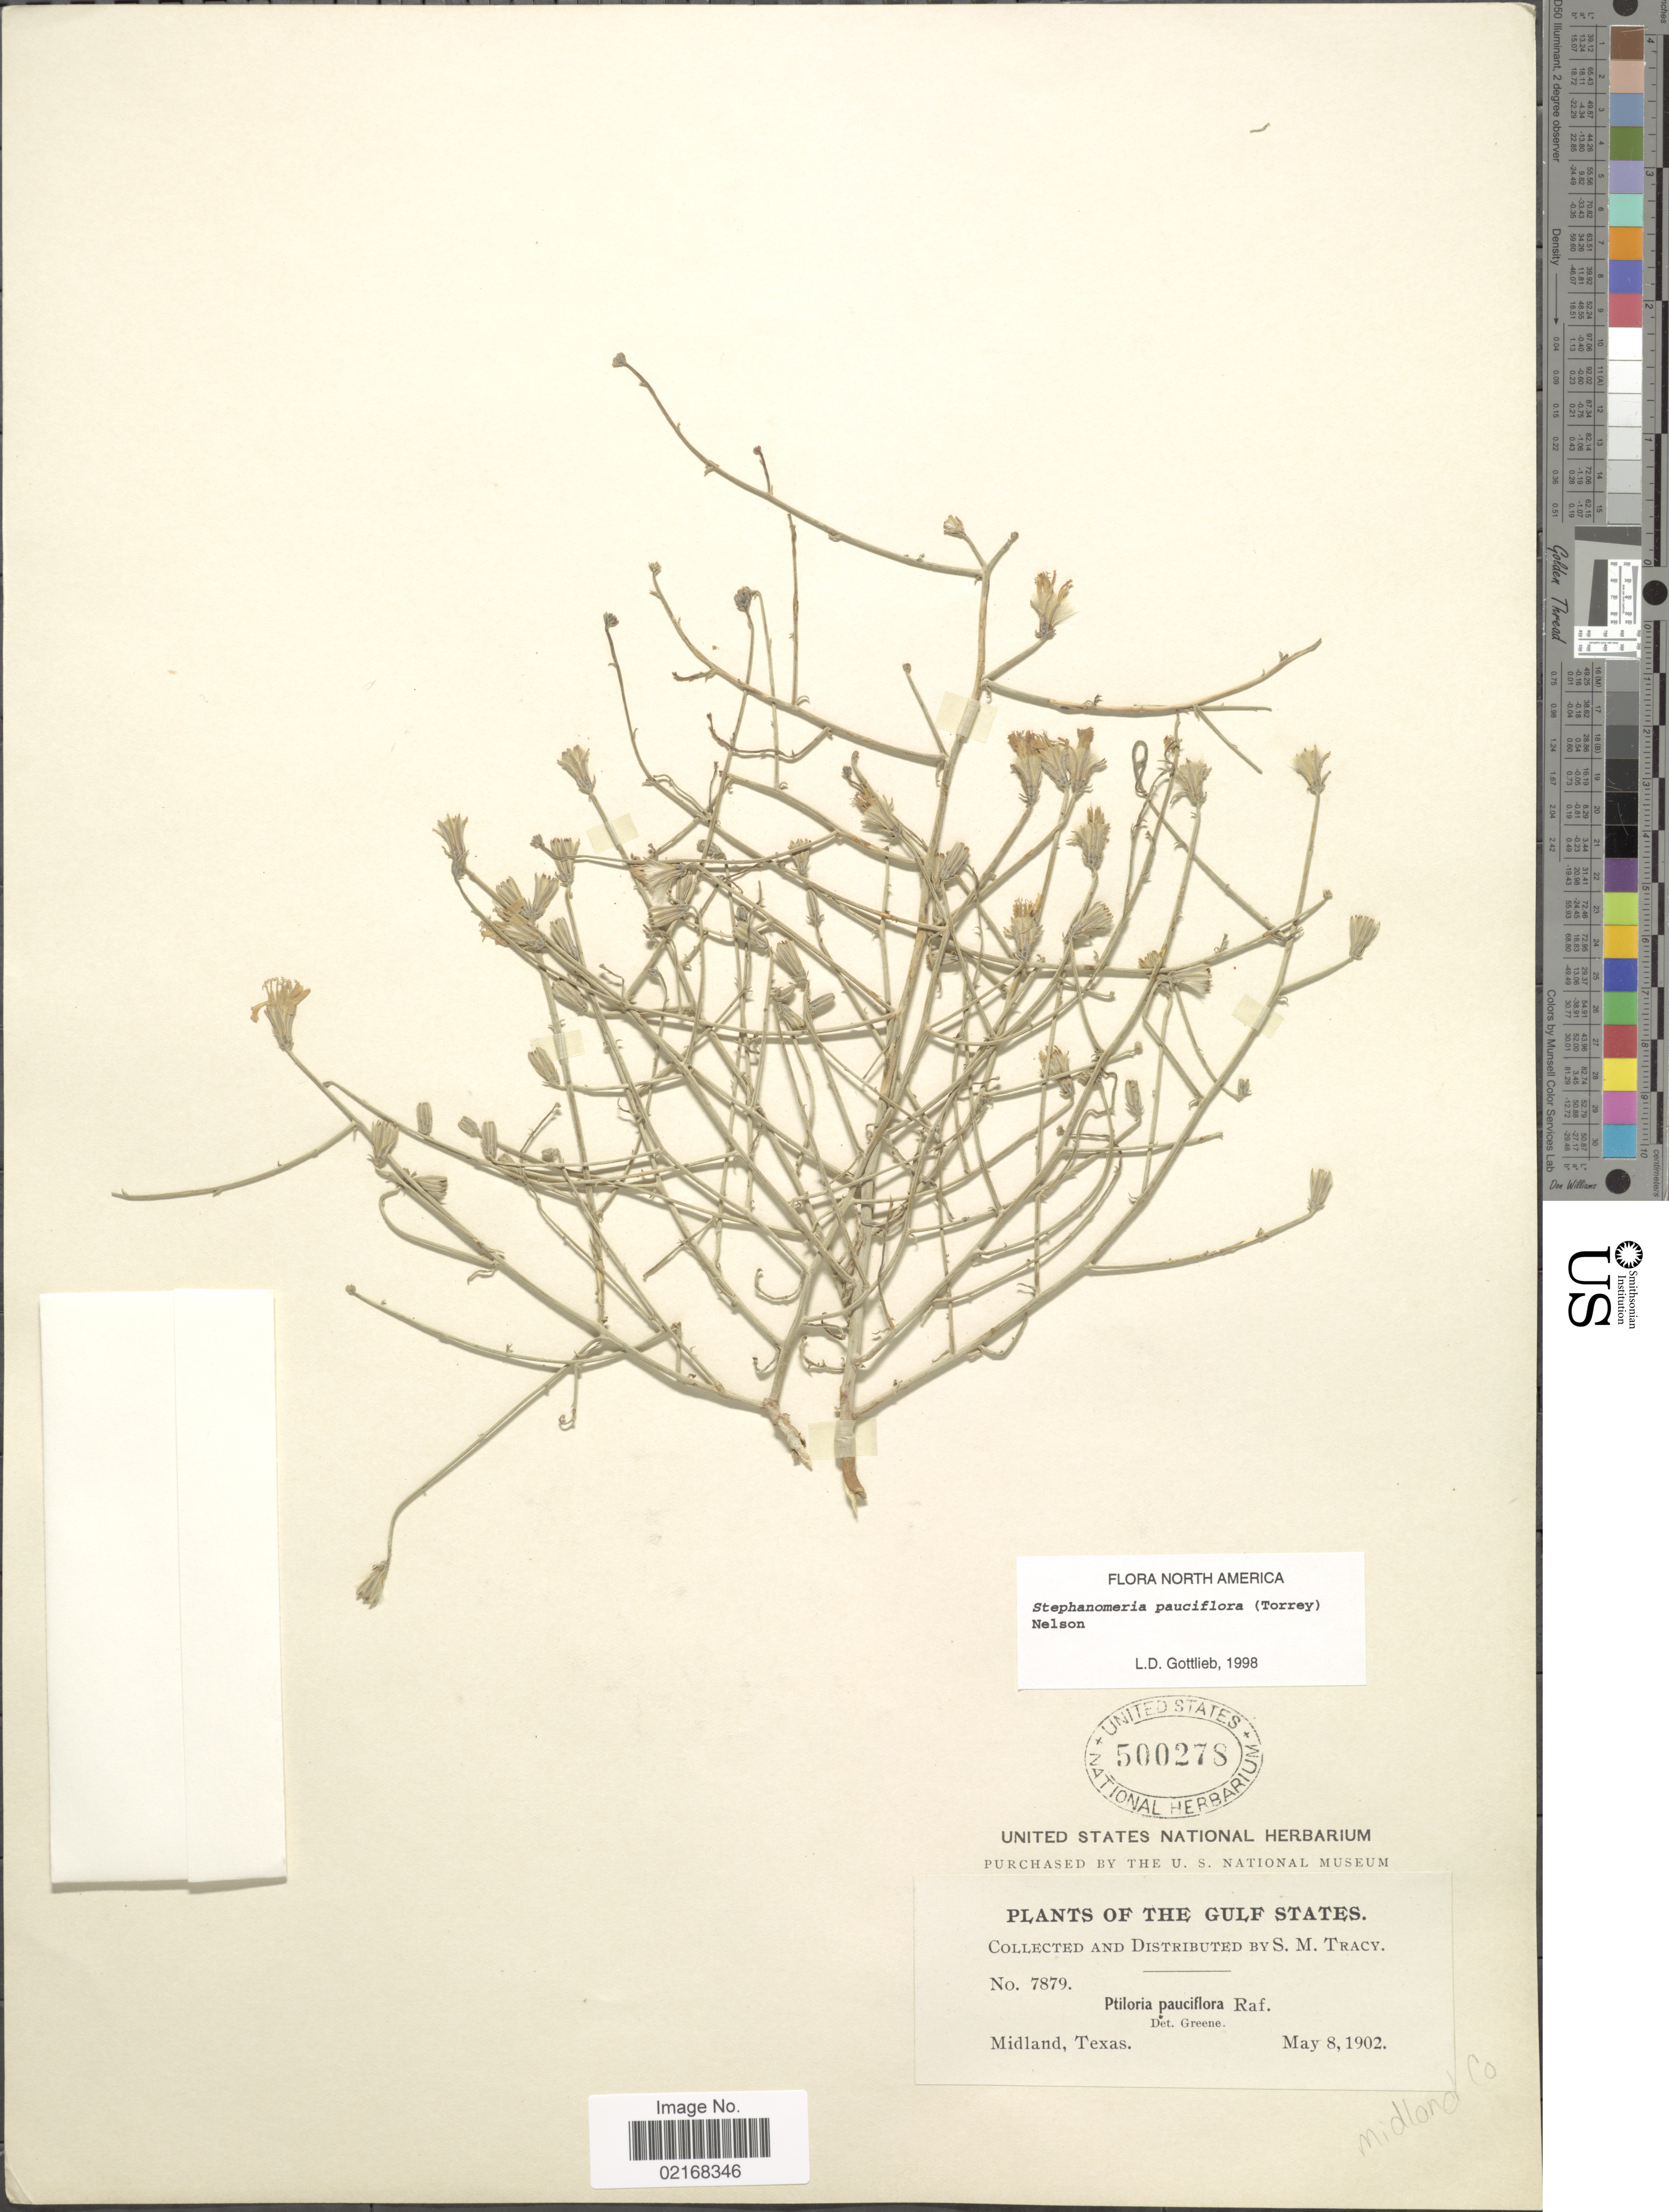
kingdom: Plantae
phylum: Tracheophyta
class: Magnoliopsida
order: Asterales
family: Asteraceae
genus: Stephanomeria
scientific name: Stephanomeria pauciflora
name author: (Torr.) A. Nelson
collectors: S. M. Tracy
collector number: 7879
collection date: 1902-05-08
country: United States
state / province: Texas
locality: Gulf States. Midland, Texas. Midland Co.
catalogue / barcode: US 500278